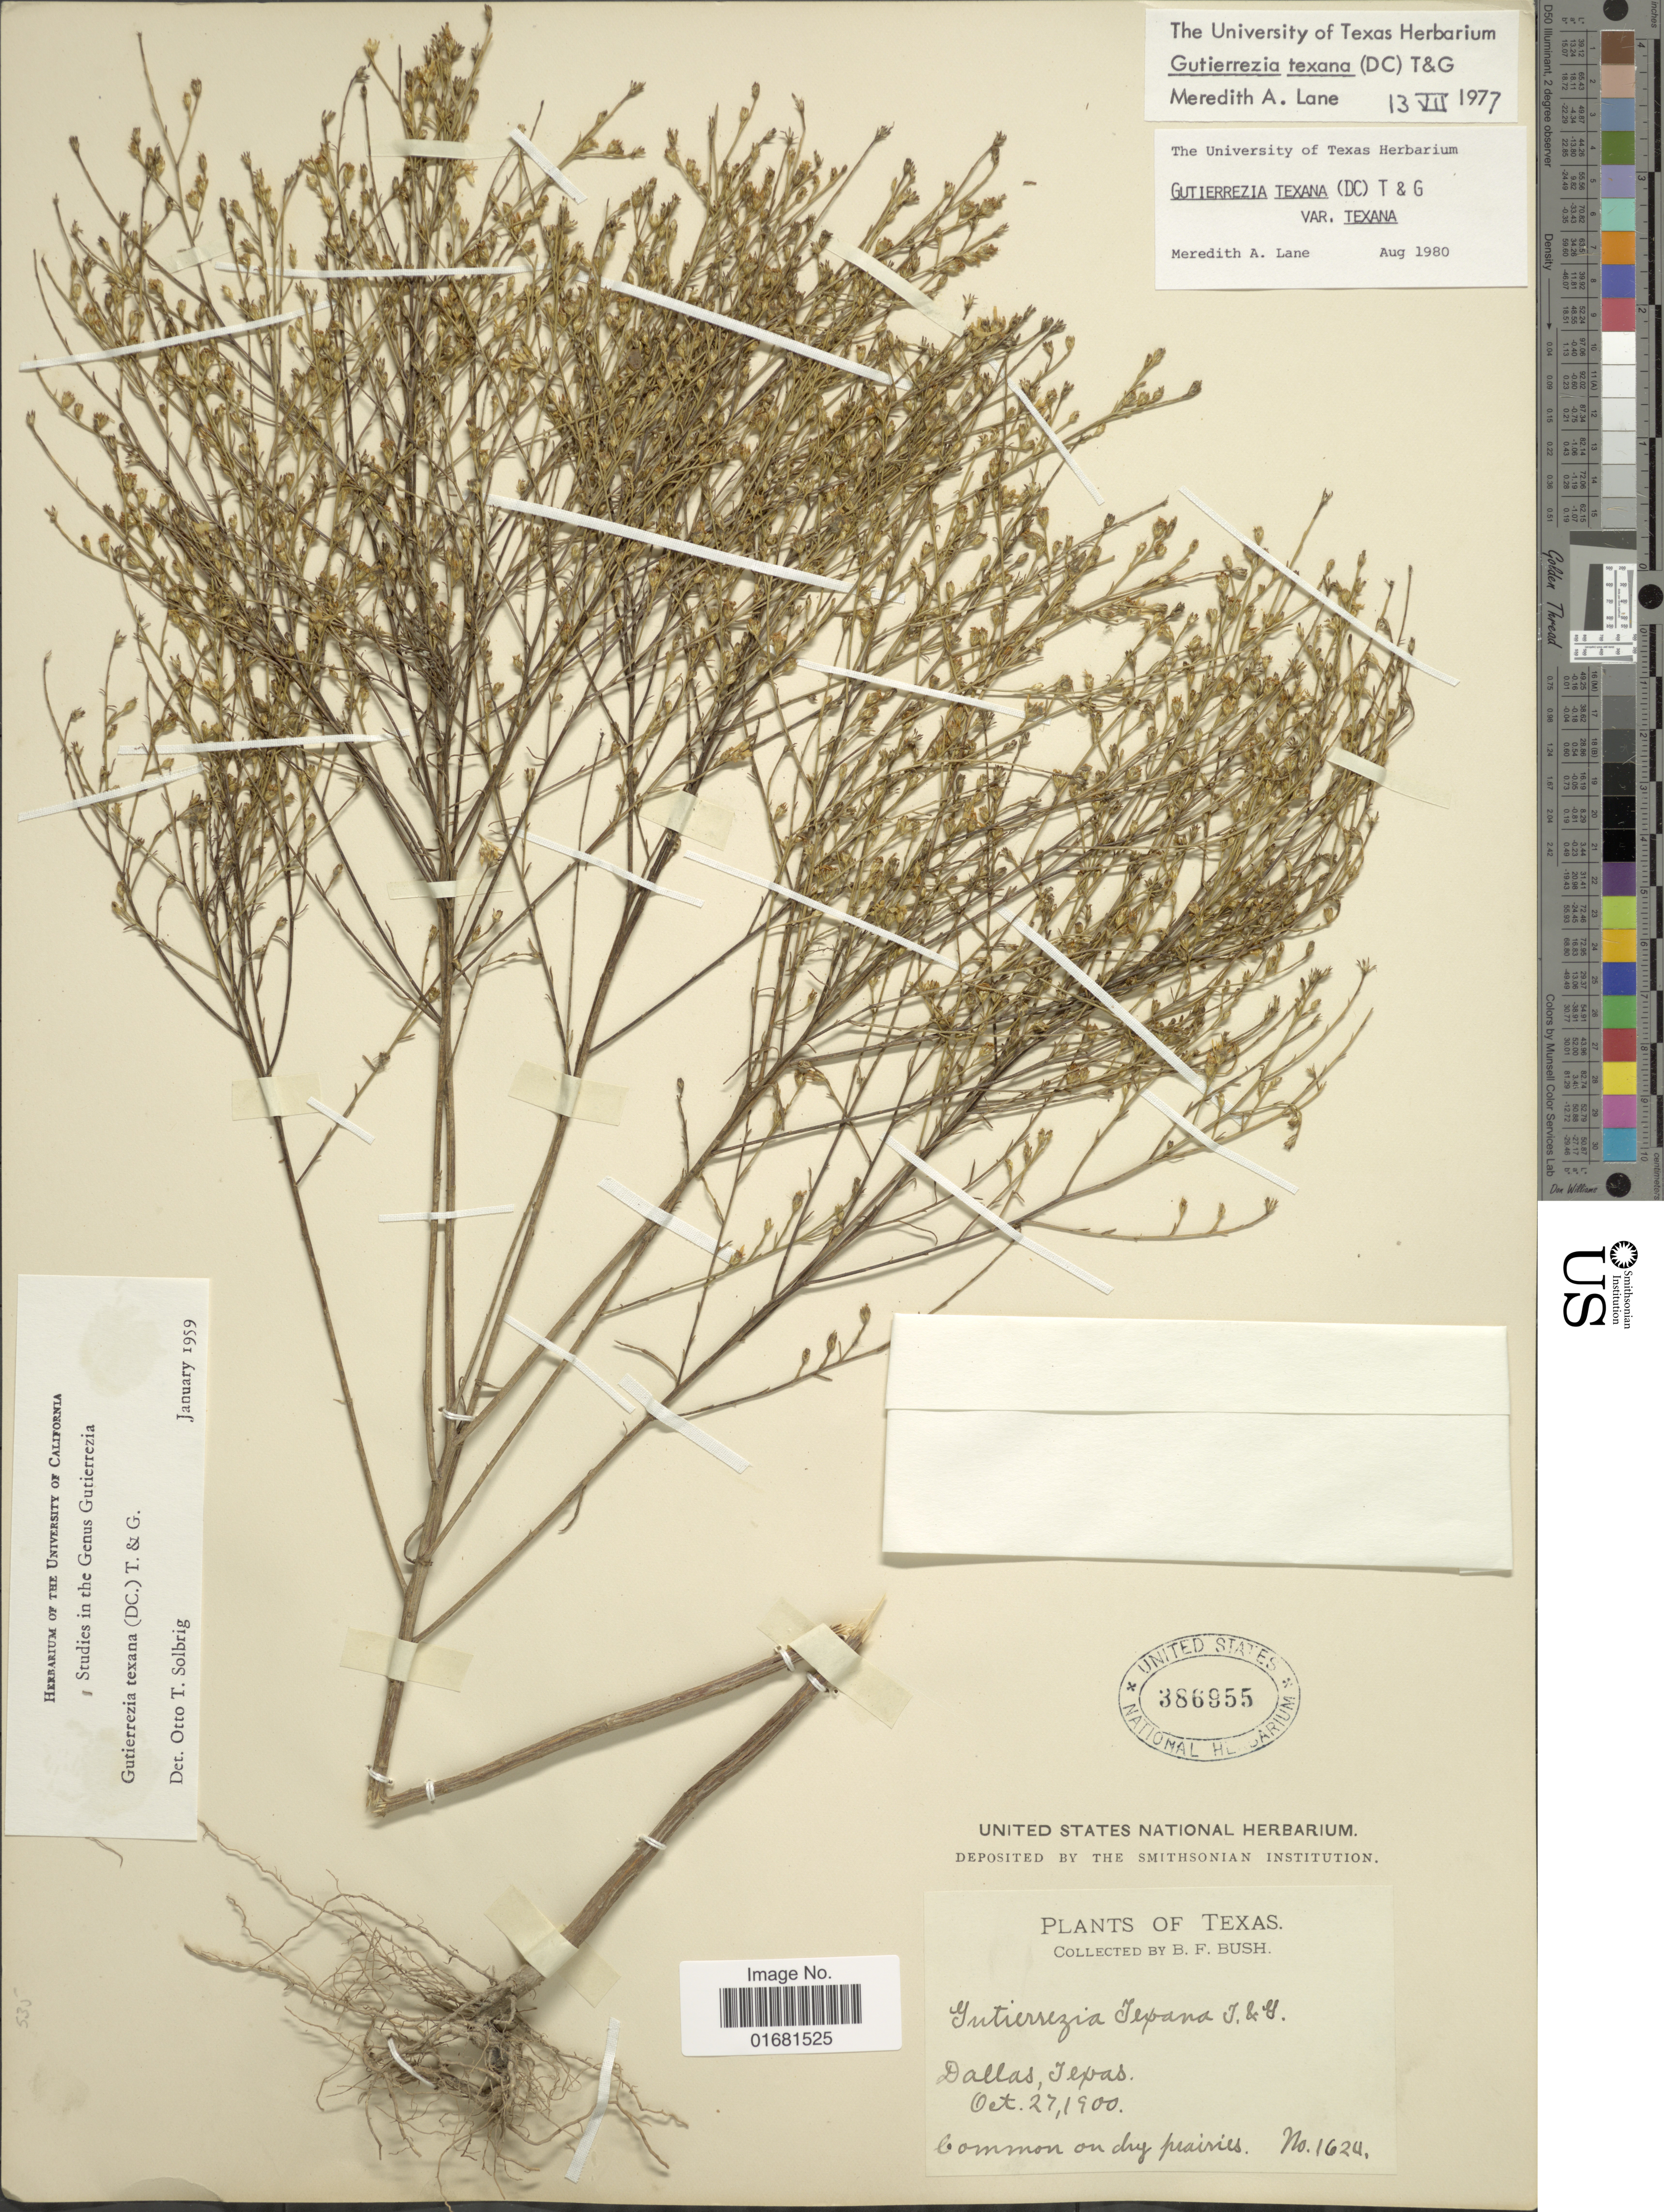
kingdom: Plantae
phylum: Tracheophyta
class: Magnoliopsida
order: Asterales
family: Asteraceae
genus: Gutierrezia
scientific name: Gutierrezia texana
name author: (DC.) Torr. & A. Gray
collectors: B. F. Bush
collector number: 1624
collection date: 1900-10-27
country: United States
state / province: Texas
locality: Texas. Dallas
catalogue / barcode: US 386955